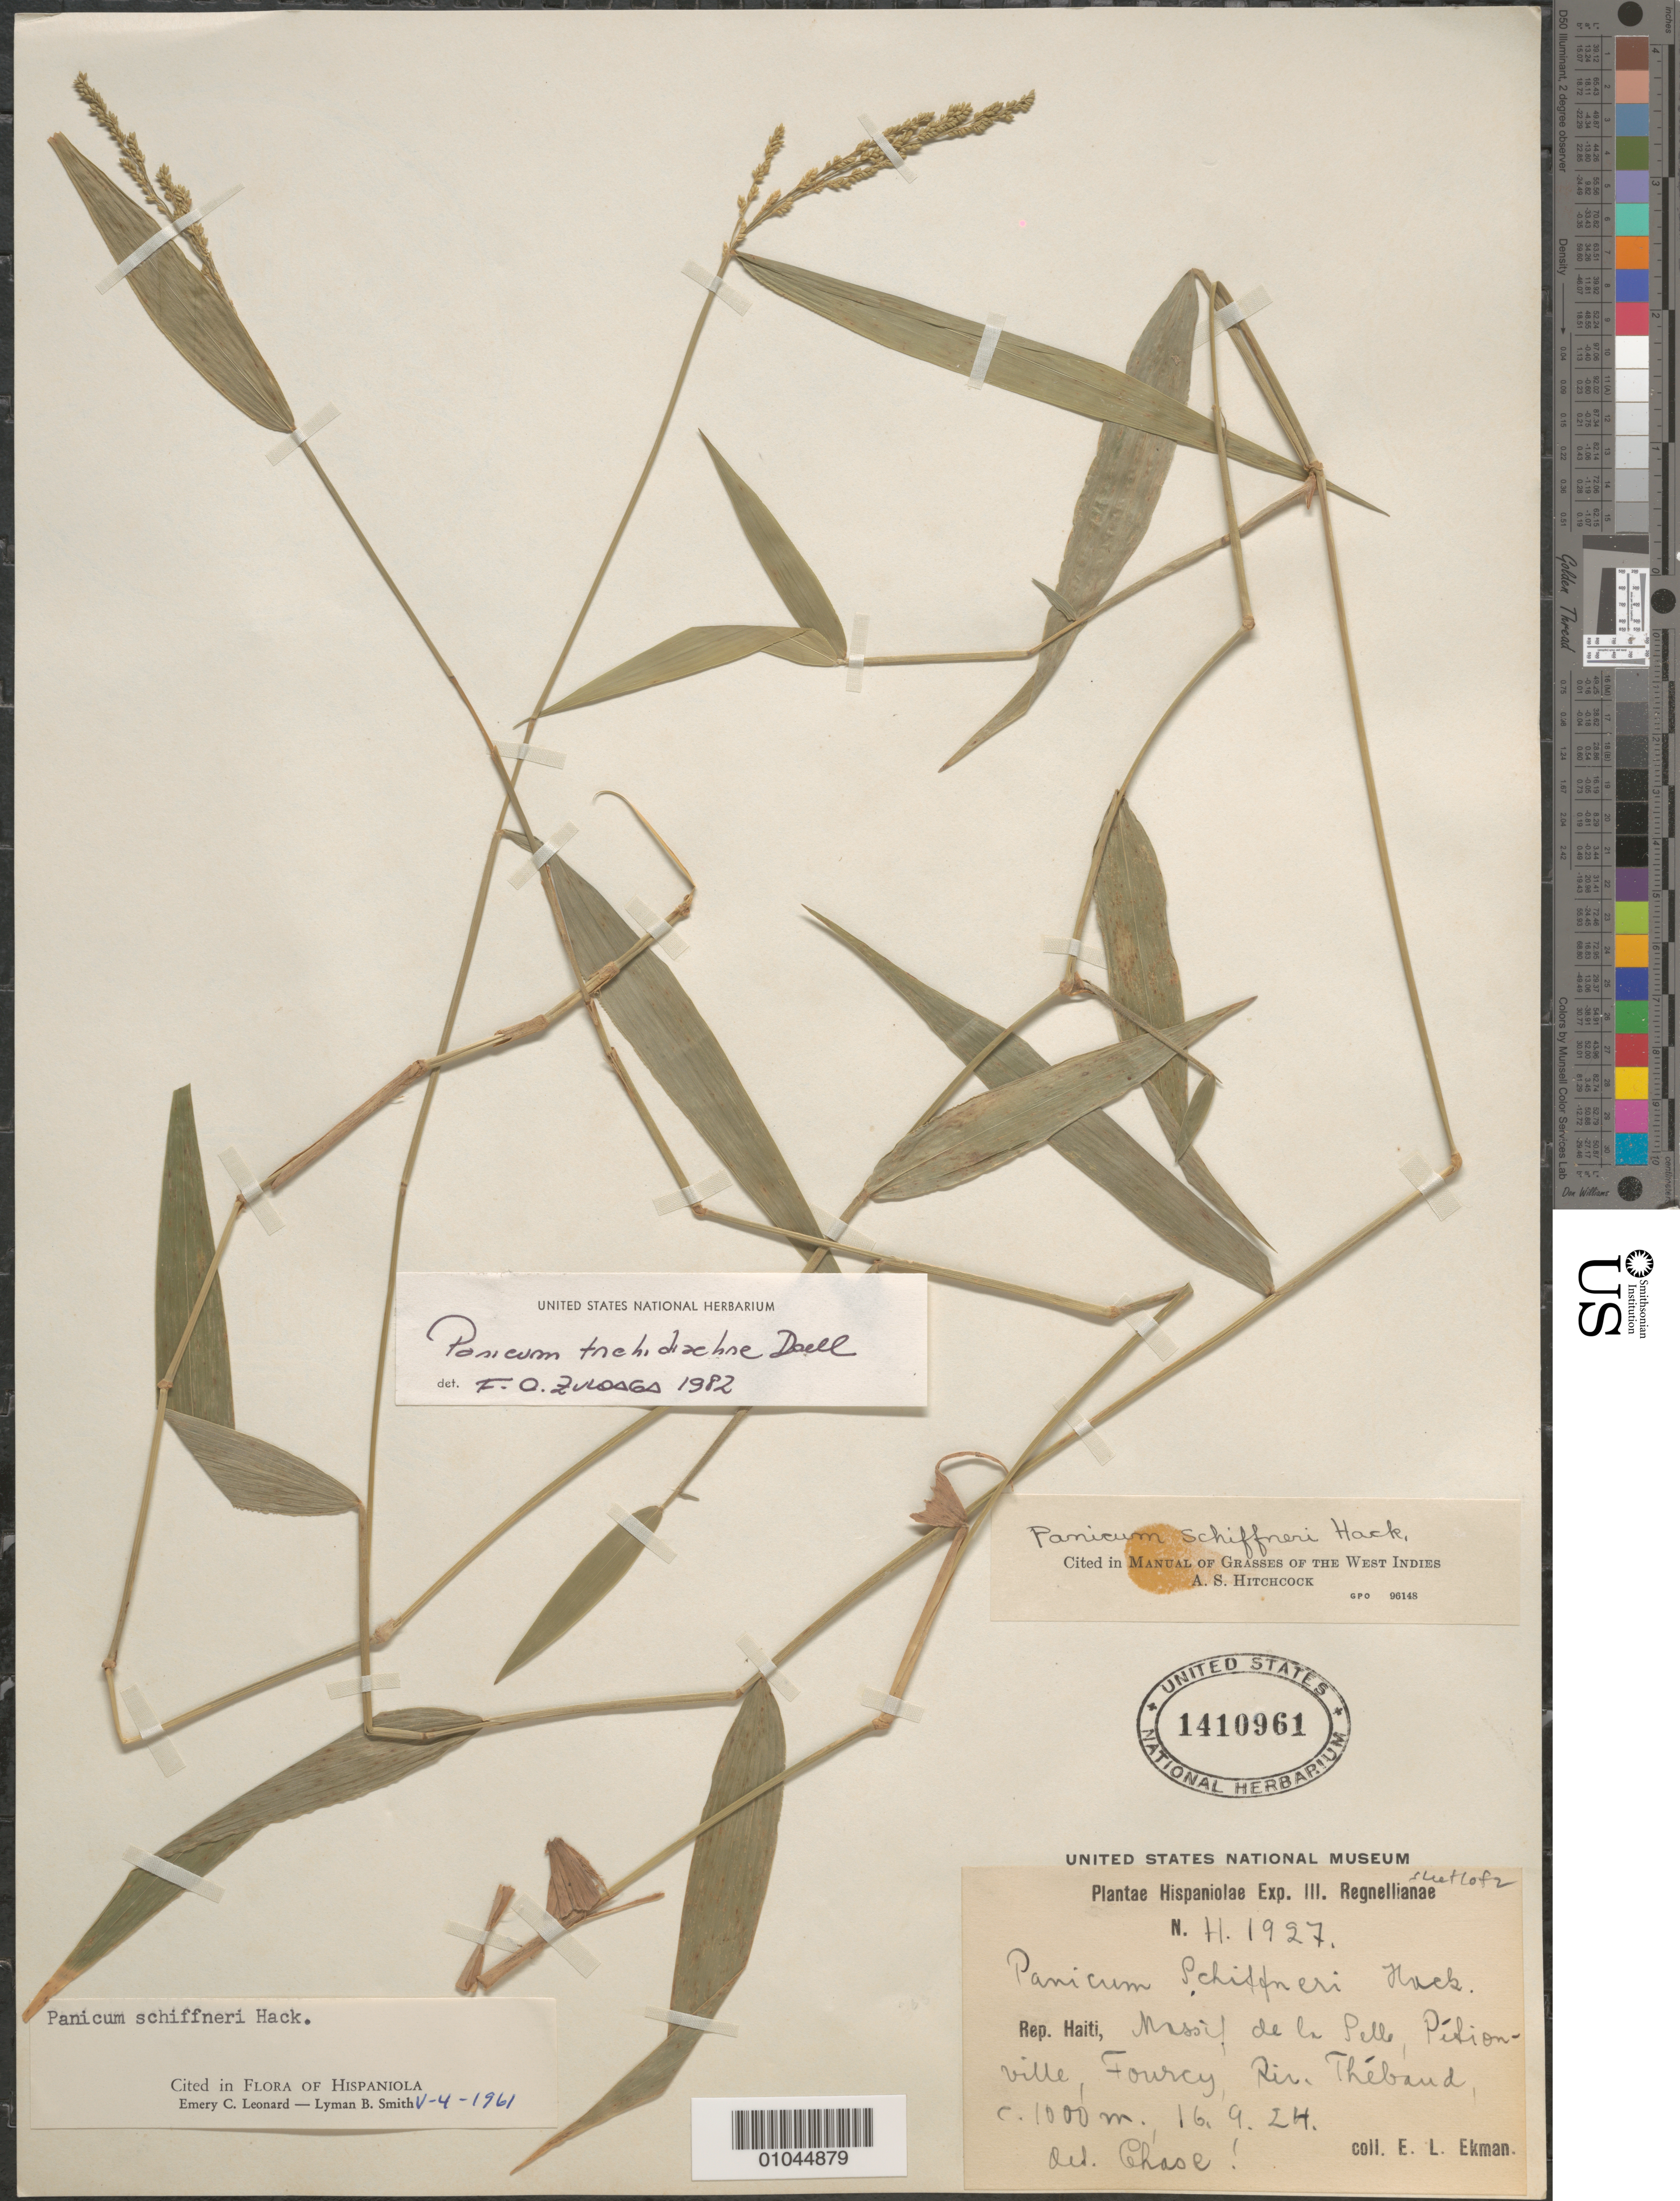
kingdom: Plantae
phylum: Tracheophyta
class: Liliopsida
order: Poales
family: Poaceae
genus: Panicum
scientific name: Panicum trichoides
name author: Sw.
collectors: E. L. Ekman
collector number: H 1927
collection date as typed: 16 Sep 1924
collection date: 1924-09-16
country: Haiti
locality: Massif de la Pelle, Petionville, Fourcy, Riv. Thebaud, Petionville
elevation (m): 1000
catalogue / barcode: US 1410961